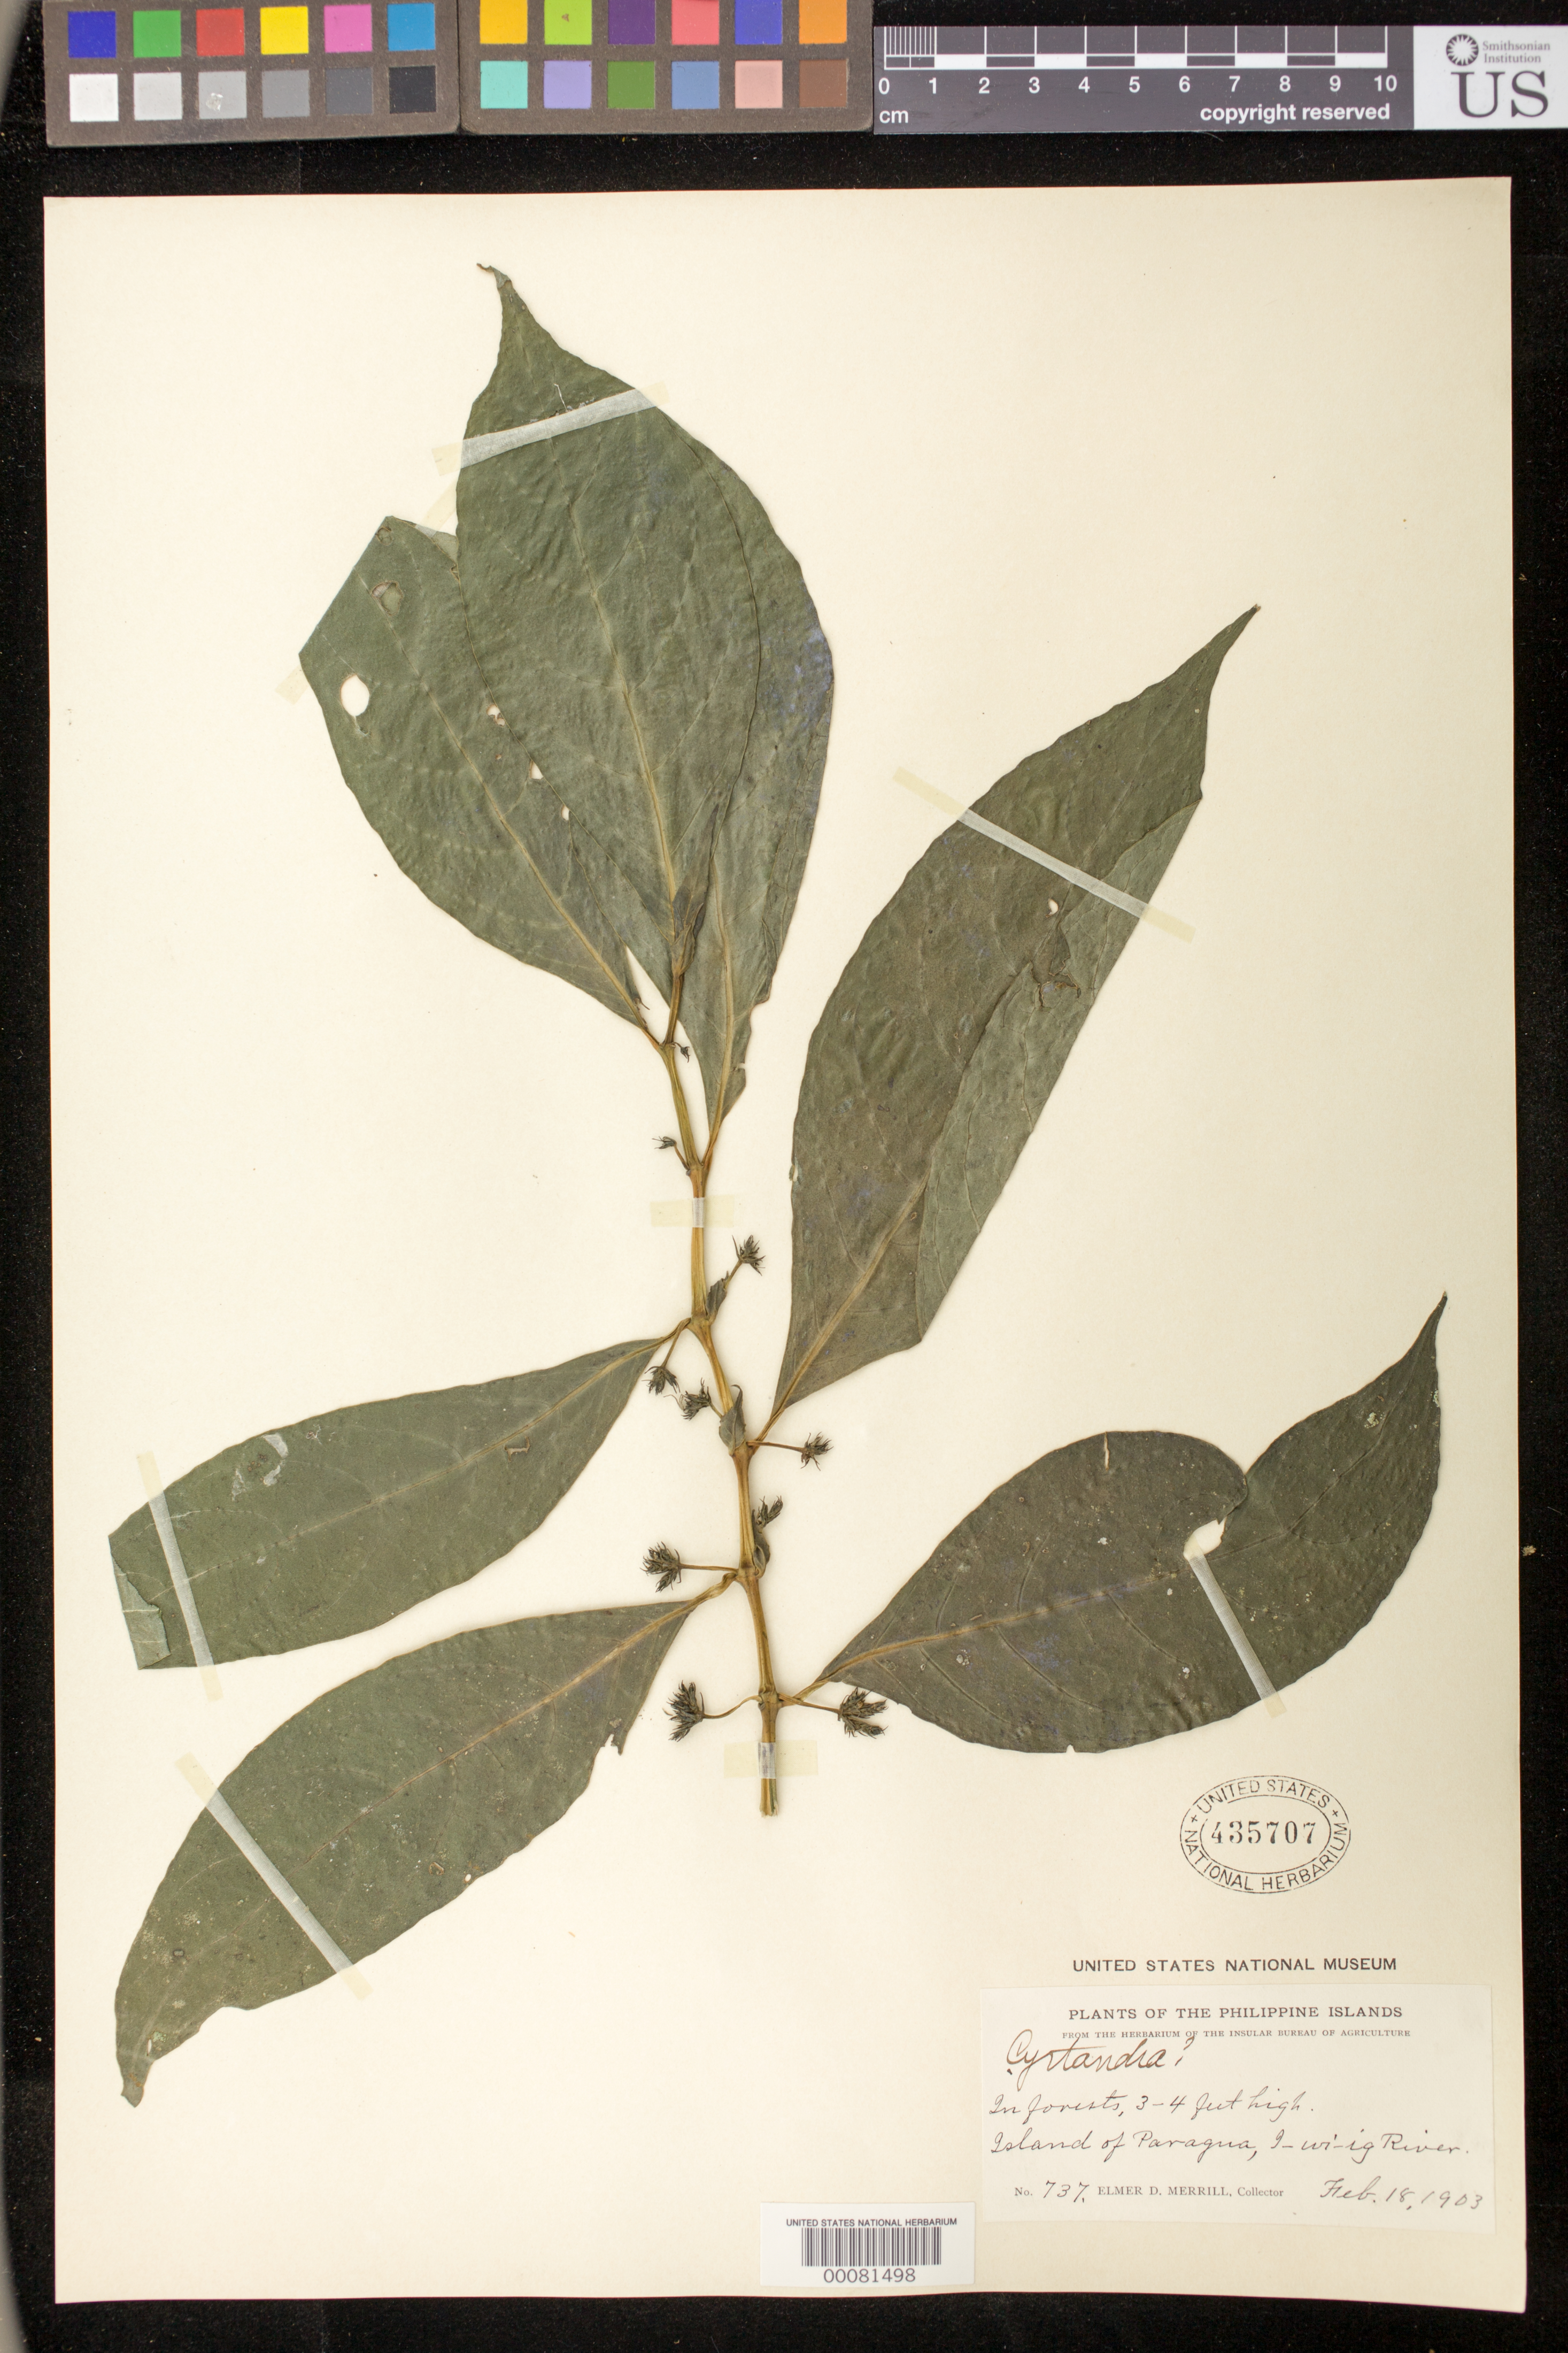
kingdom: Plantae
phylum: Tracheophyta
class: Magnoliopsida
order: Lamiales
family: Gesneriaceae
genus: Cyrtandra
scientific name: Cyrtandra sp.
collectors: E. D. Merrill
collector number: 737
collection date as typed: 18 Feb 1903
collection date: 1903-02-18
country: Philippines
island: Palawan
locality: Palawan, Island of paragua, i-wi-ig river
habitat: In forests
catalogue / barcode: US 435707